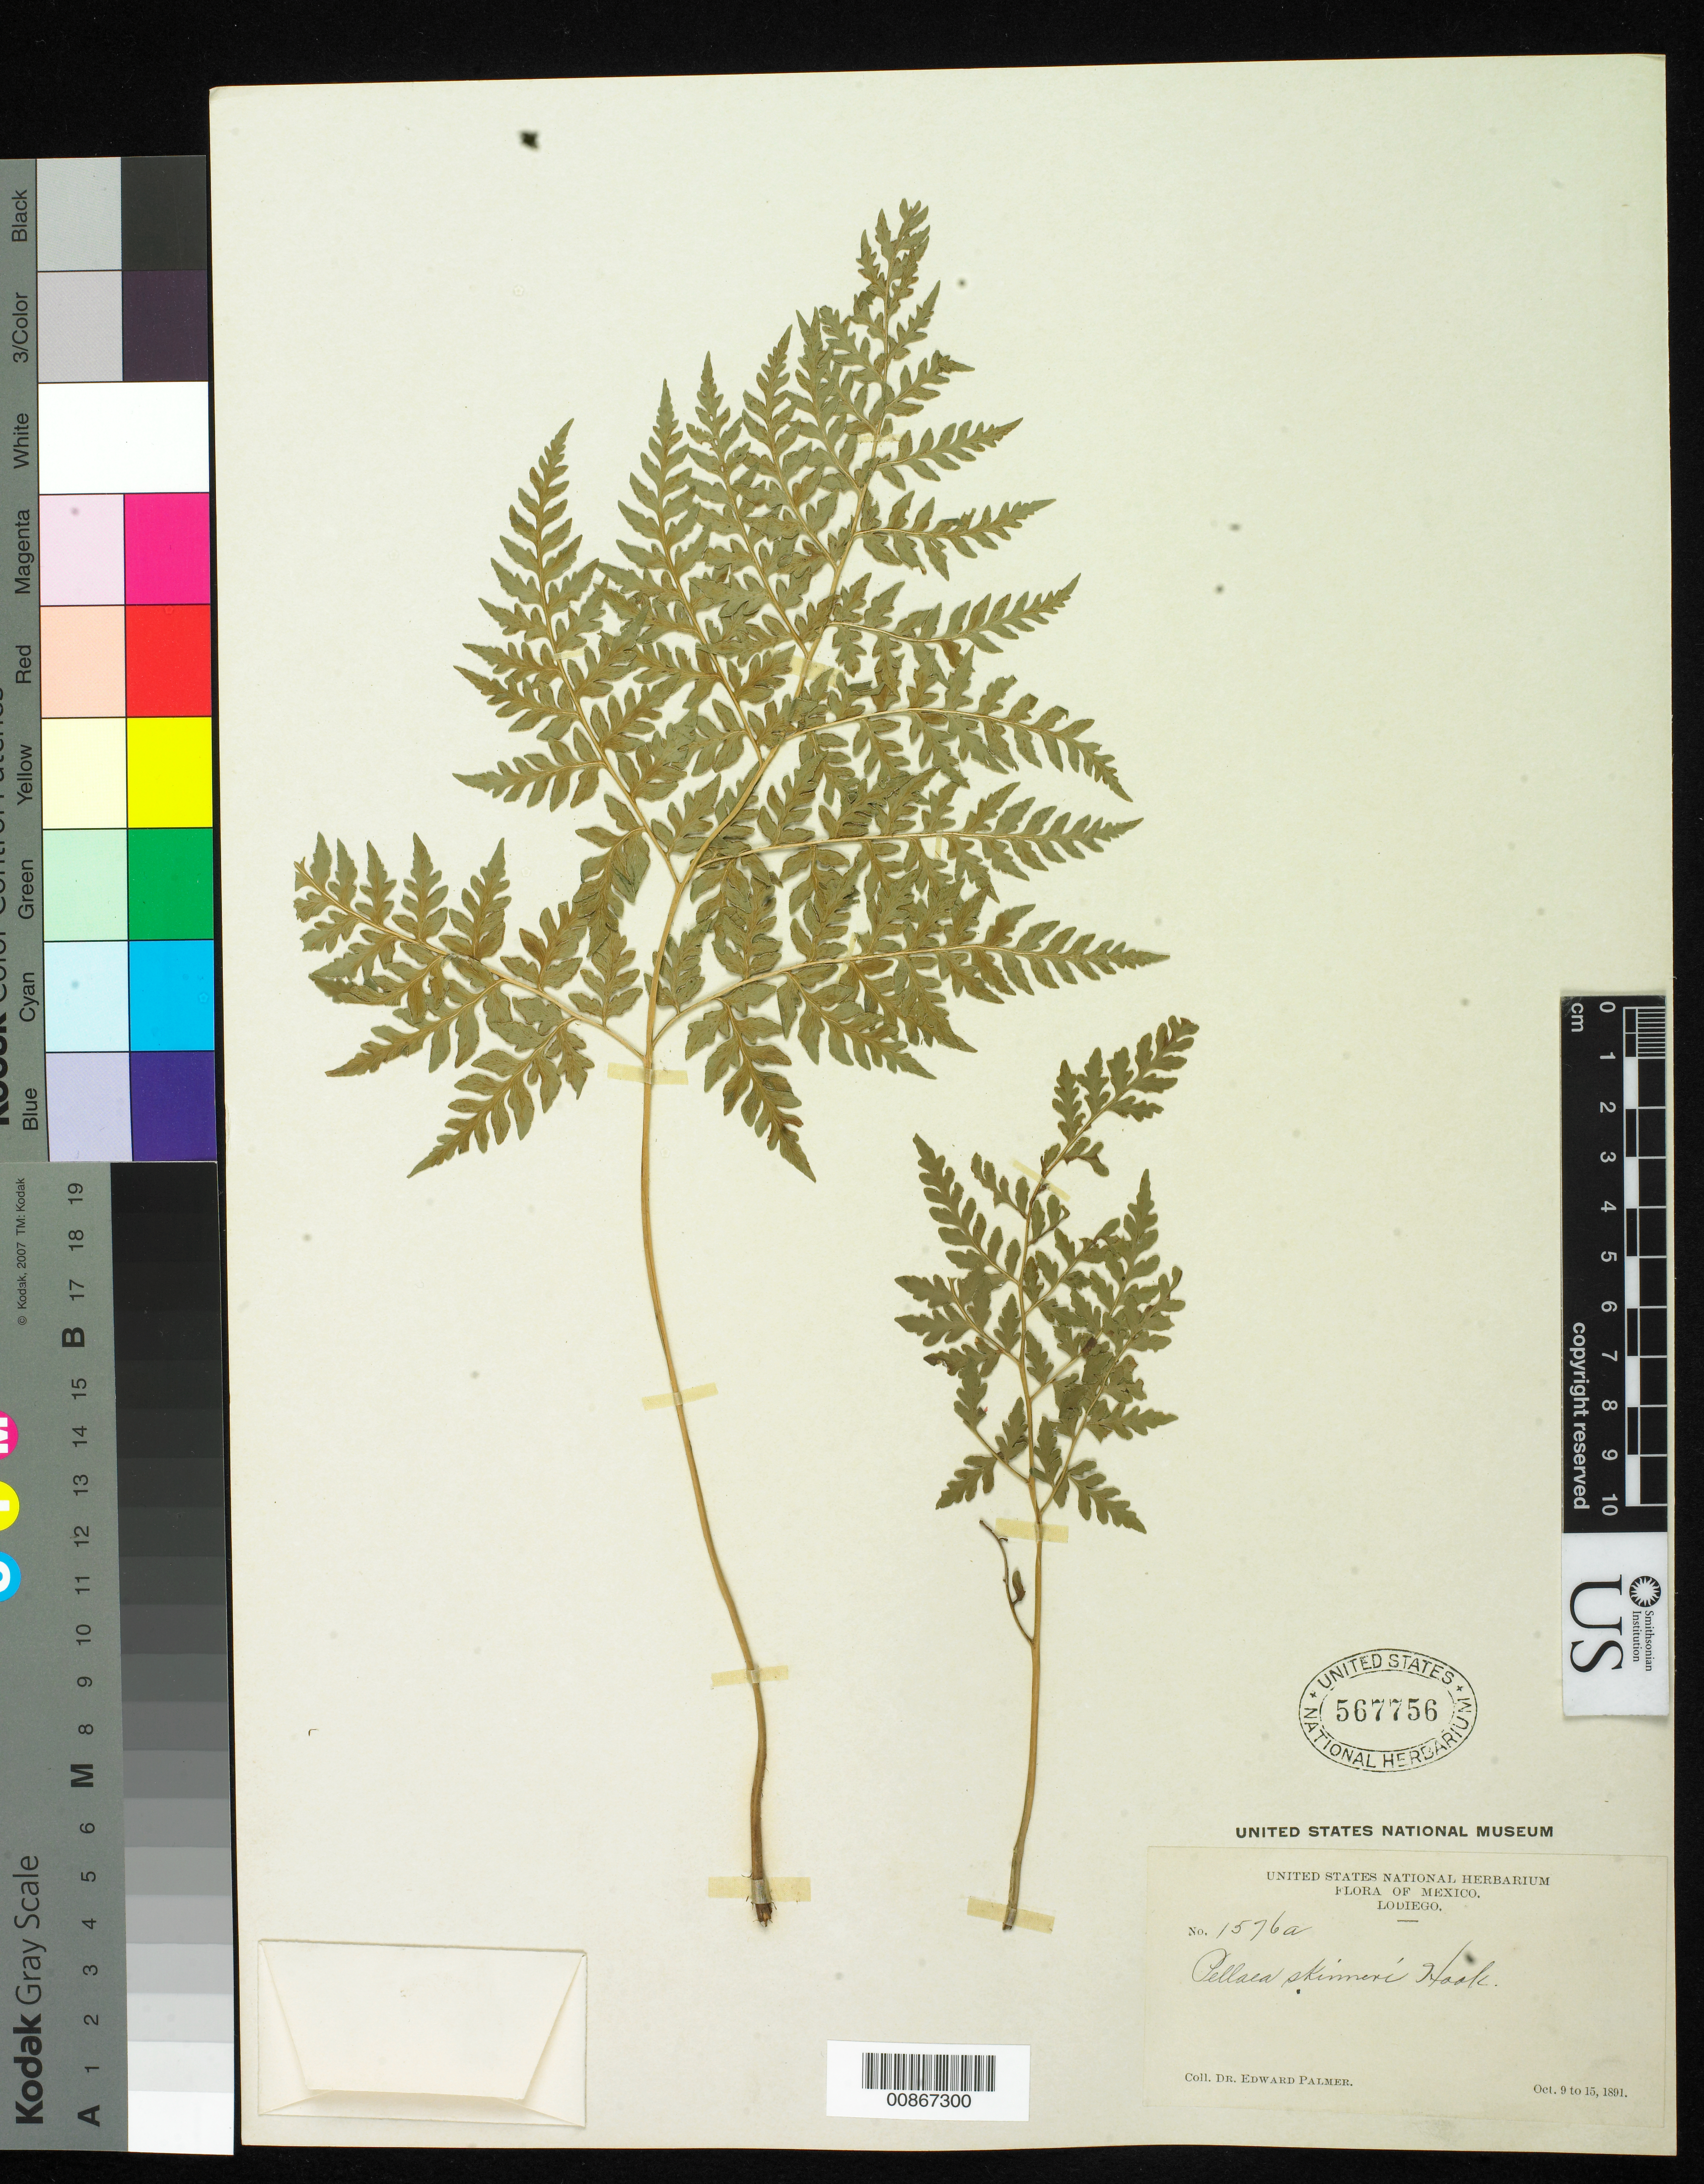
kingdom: Plantae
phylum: Tracheophyta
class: Polypodiopsida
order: Polypodiales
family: Pteridaceae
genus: Cheilanthes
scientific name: Cheilanthes skinneri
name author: (Hook.) T. Moore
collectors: E. Palmer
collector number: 1576 a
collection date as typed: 09 Oct 1891 to 15 Oct 1891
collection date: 1891-10-09/1891-10-15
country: Mexico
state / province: Sinaloa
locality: Lodiego, Sinaloa.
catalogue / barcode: US 567756